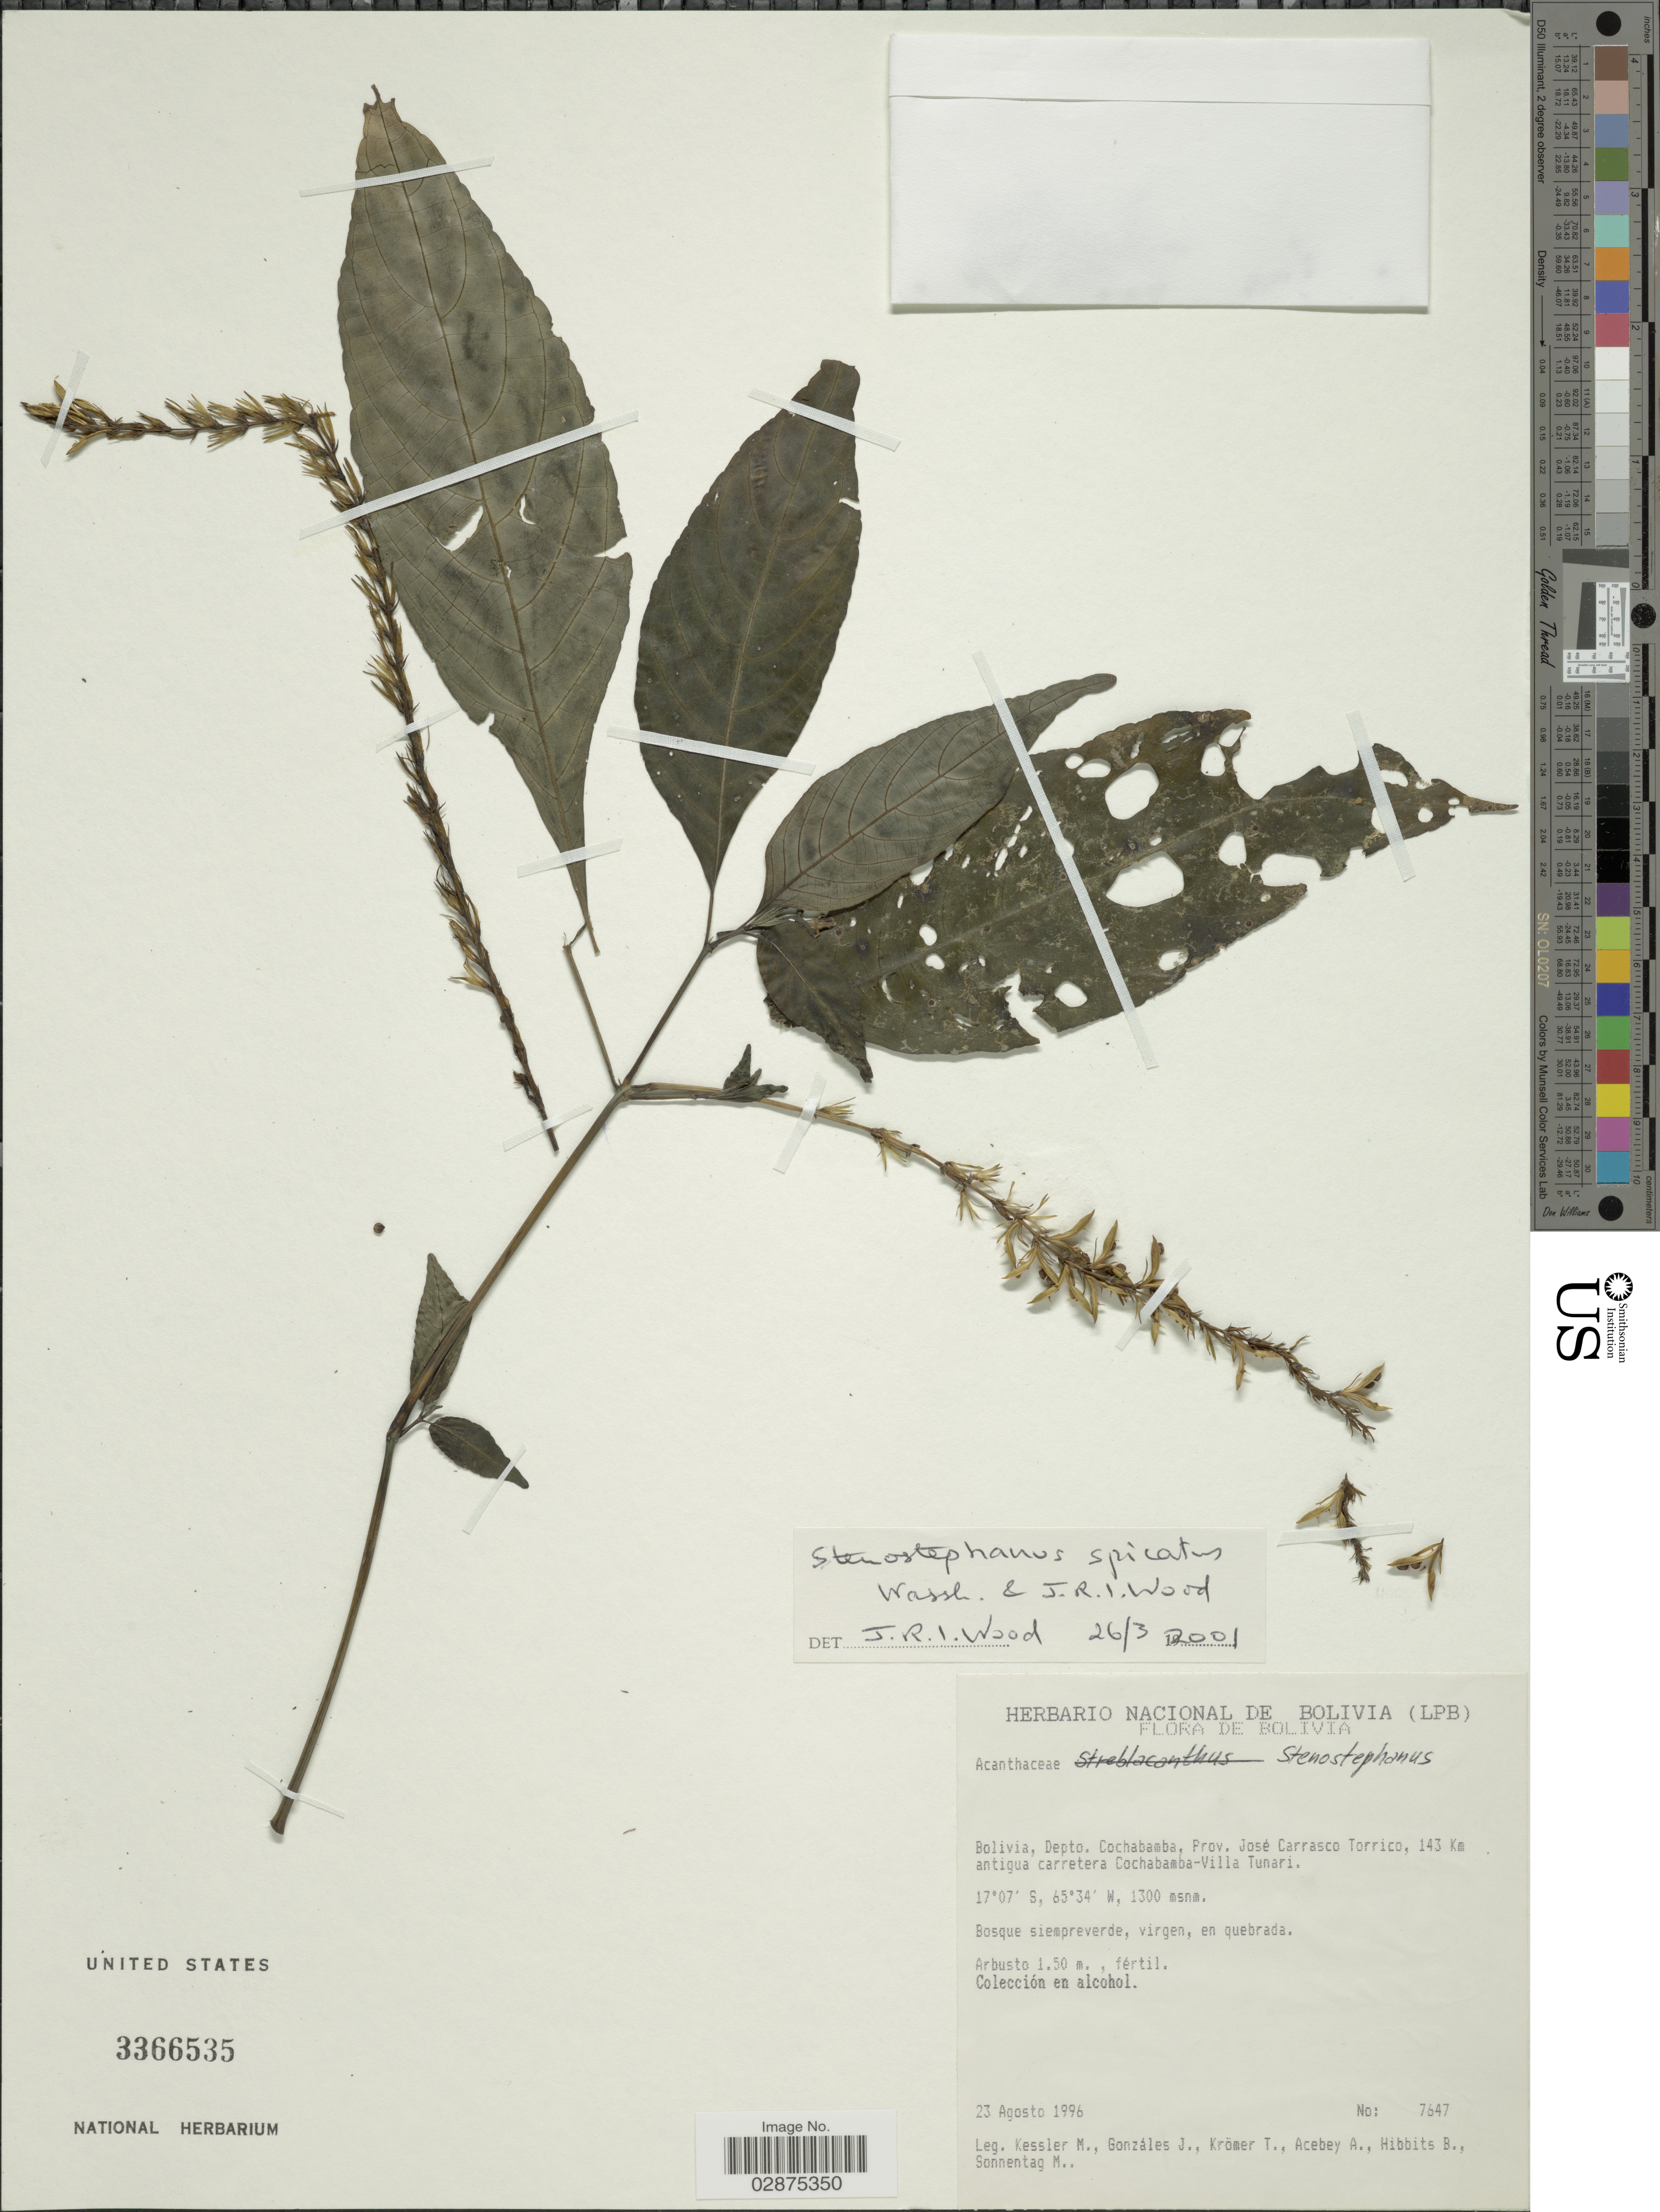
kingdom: Plantae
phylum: Tracheophyta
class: Magnoliopsida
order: Lamiales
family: Acanthaceae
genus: Stenostephanus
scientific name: Stenostephanus spicatus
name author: Wassh. & J.R.I. Wood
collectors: M. Kessler, J. Gonzales, T. Krömer, A. Acebey & et al.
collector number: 7647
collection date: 1996-08-23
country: Bolivia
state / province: Cochabamba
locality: Prov. José Carrasco Torrico, 143 Km antigua carretera Cochamba-Villa Tunari.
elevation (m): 1300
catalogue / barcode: US 3366535